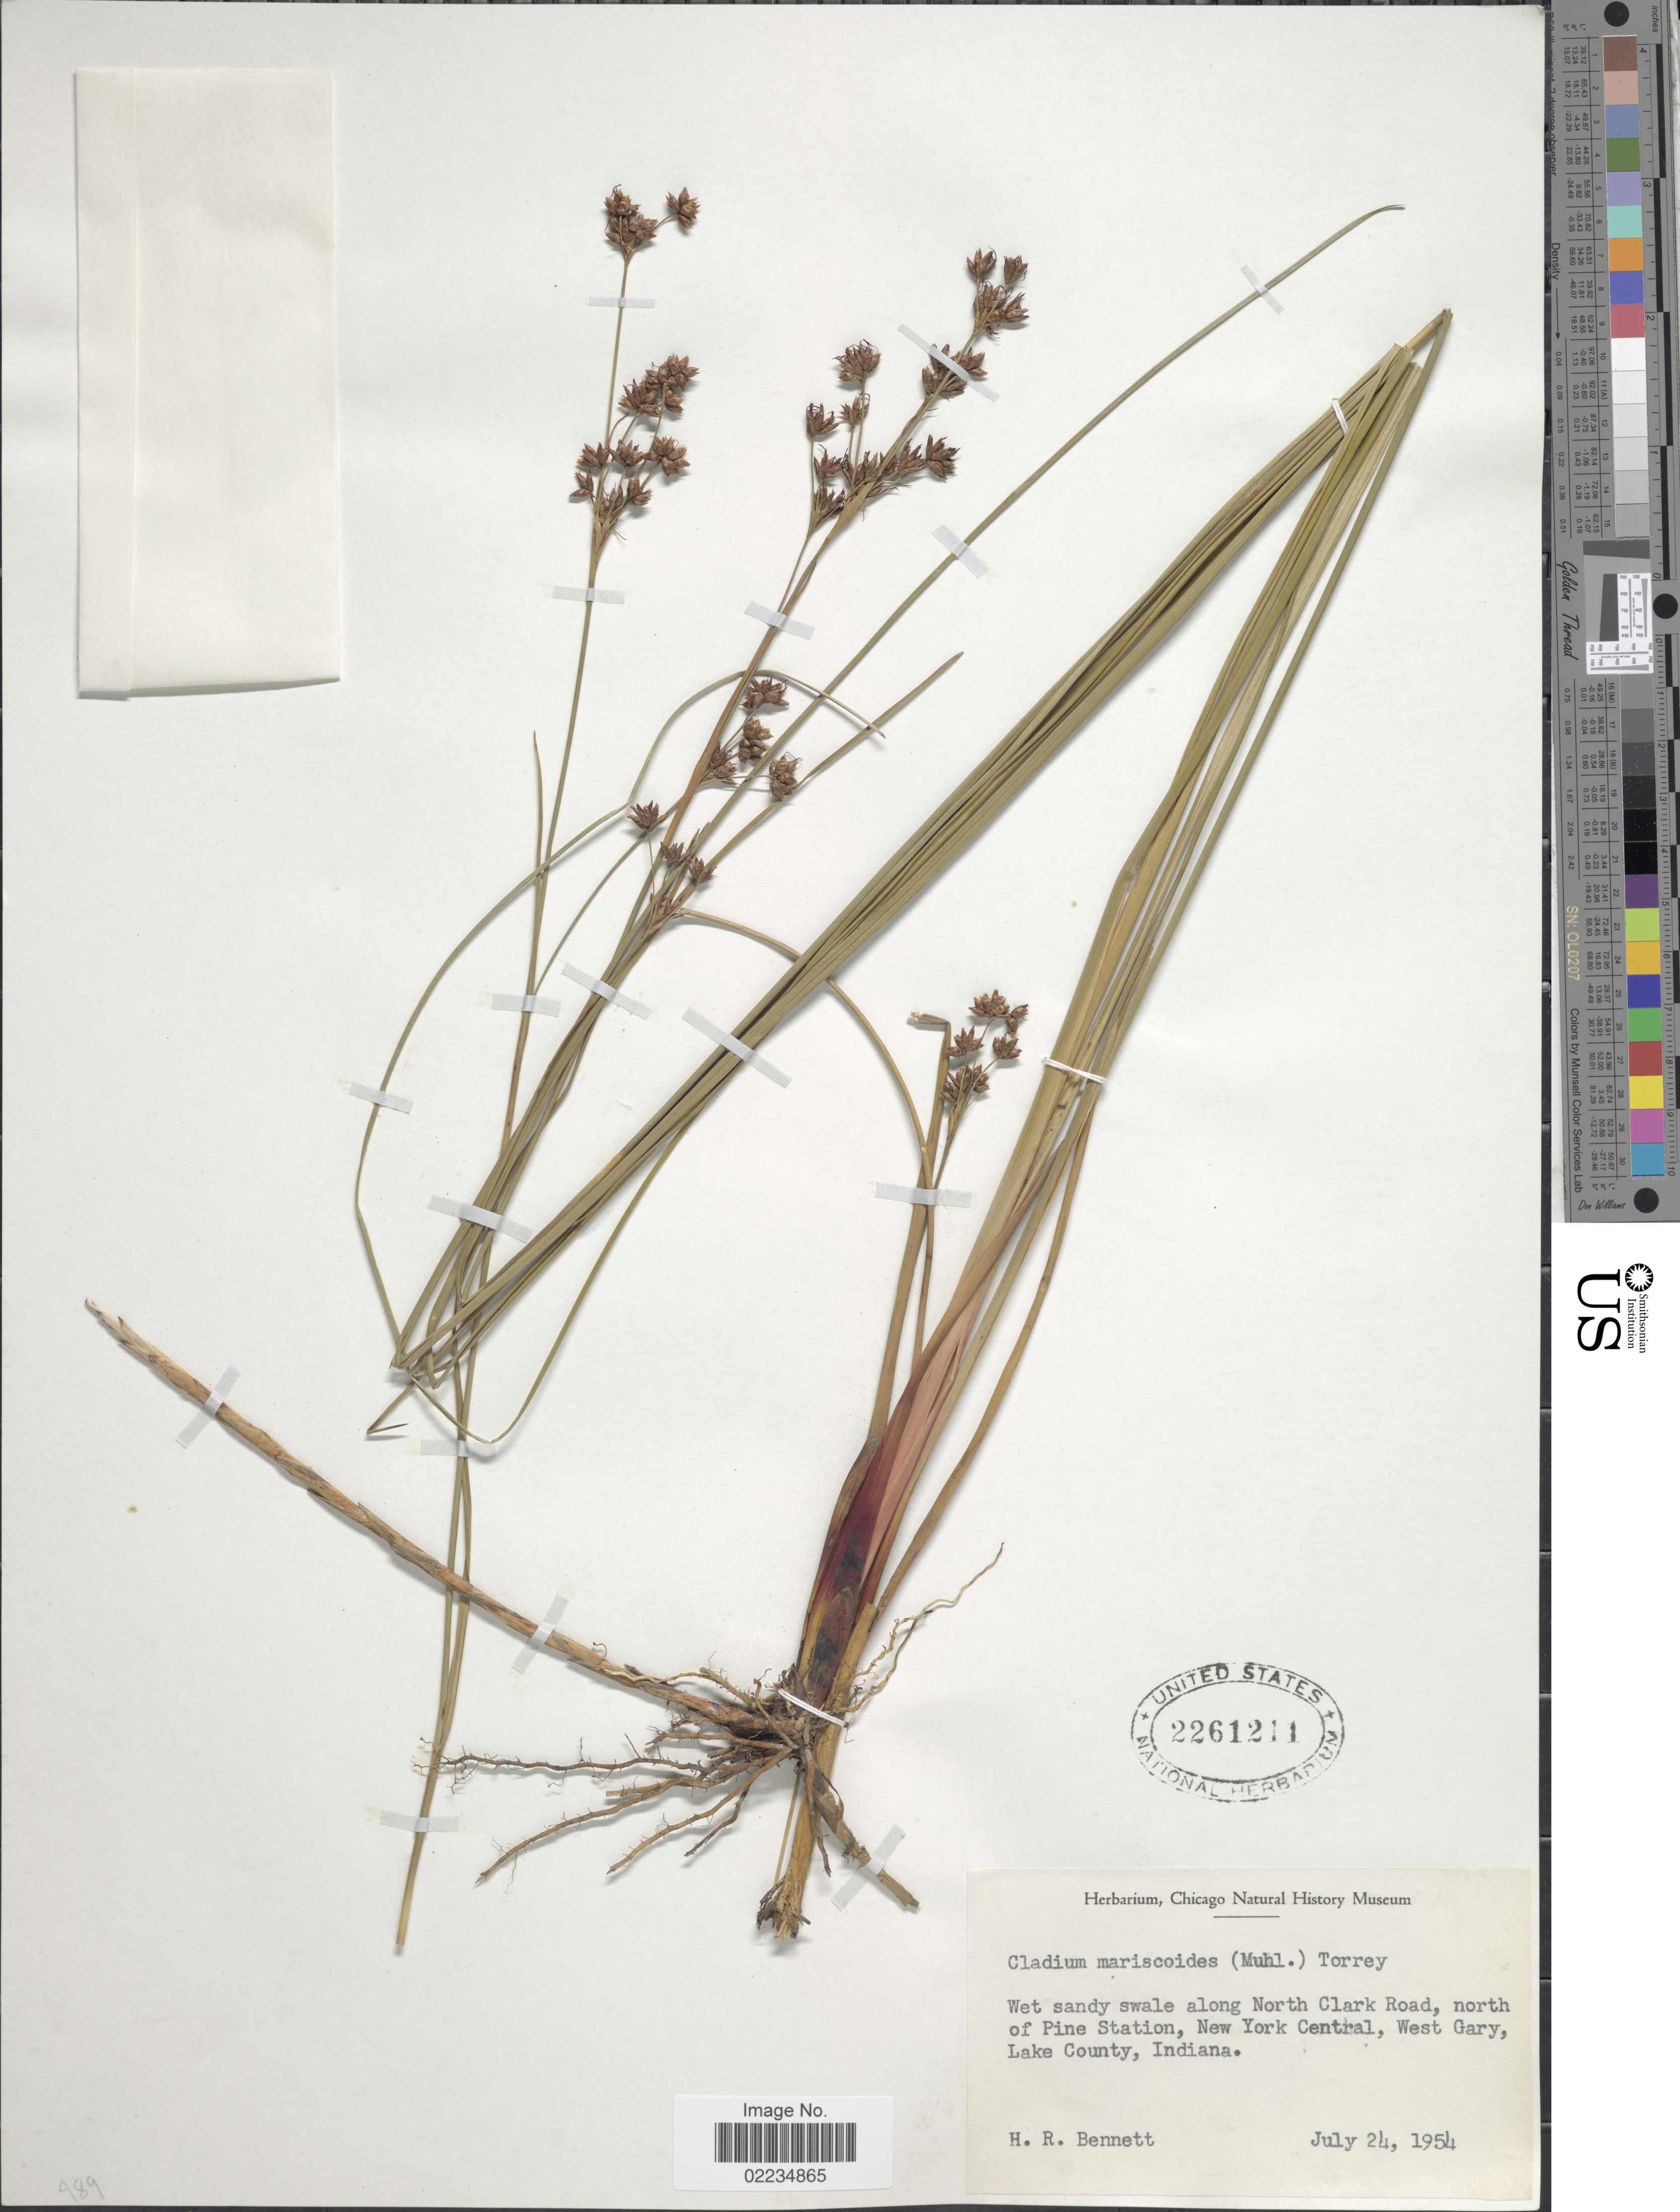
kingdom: Plantae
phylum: Tracheophyta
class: Liliopsida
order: Poales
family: Cyperaceae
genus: Cladium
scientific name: Cladium mariscoides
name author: (Muhl.) Torr.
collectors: H. R. Bennett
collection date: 1954-07-24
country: United States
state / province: Indiana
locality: Wet sandy swale along North Clark Road, north of PIne Station, New York Central, West Gary, Lake County, Indiana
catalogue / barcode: US 2261211